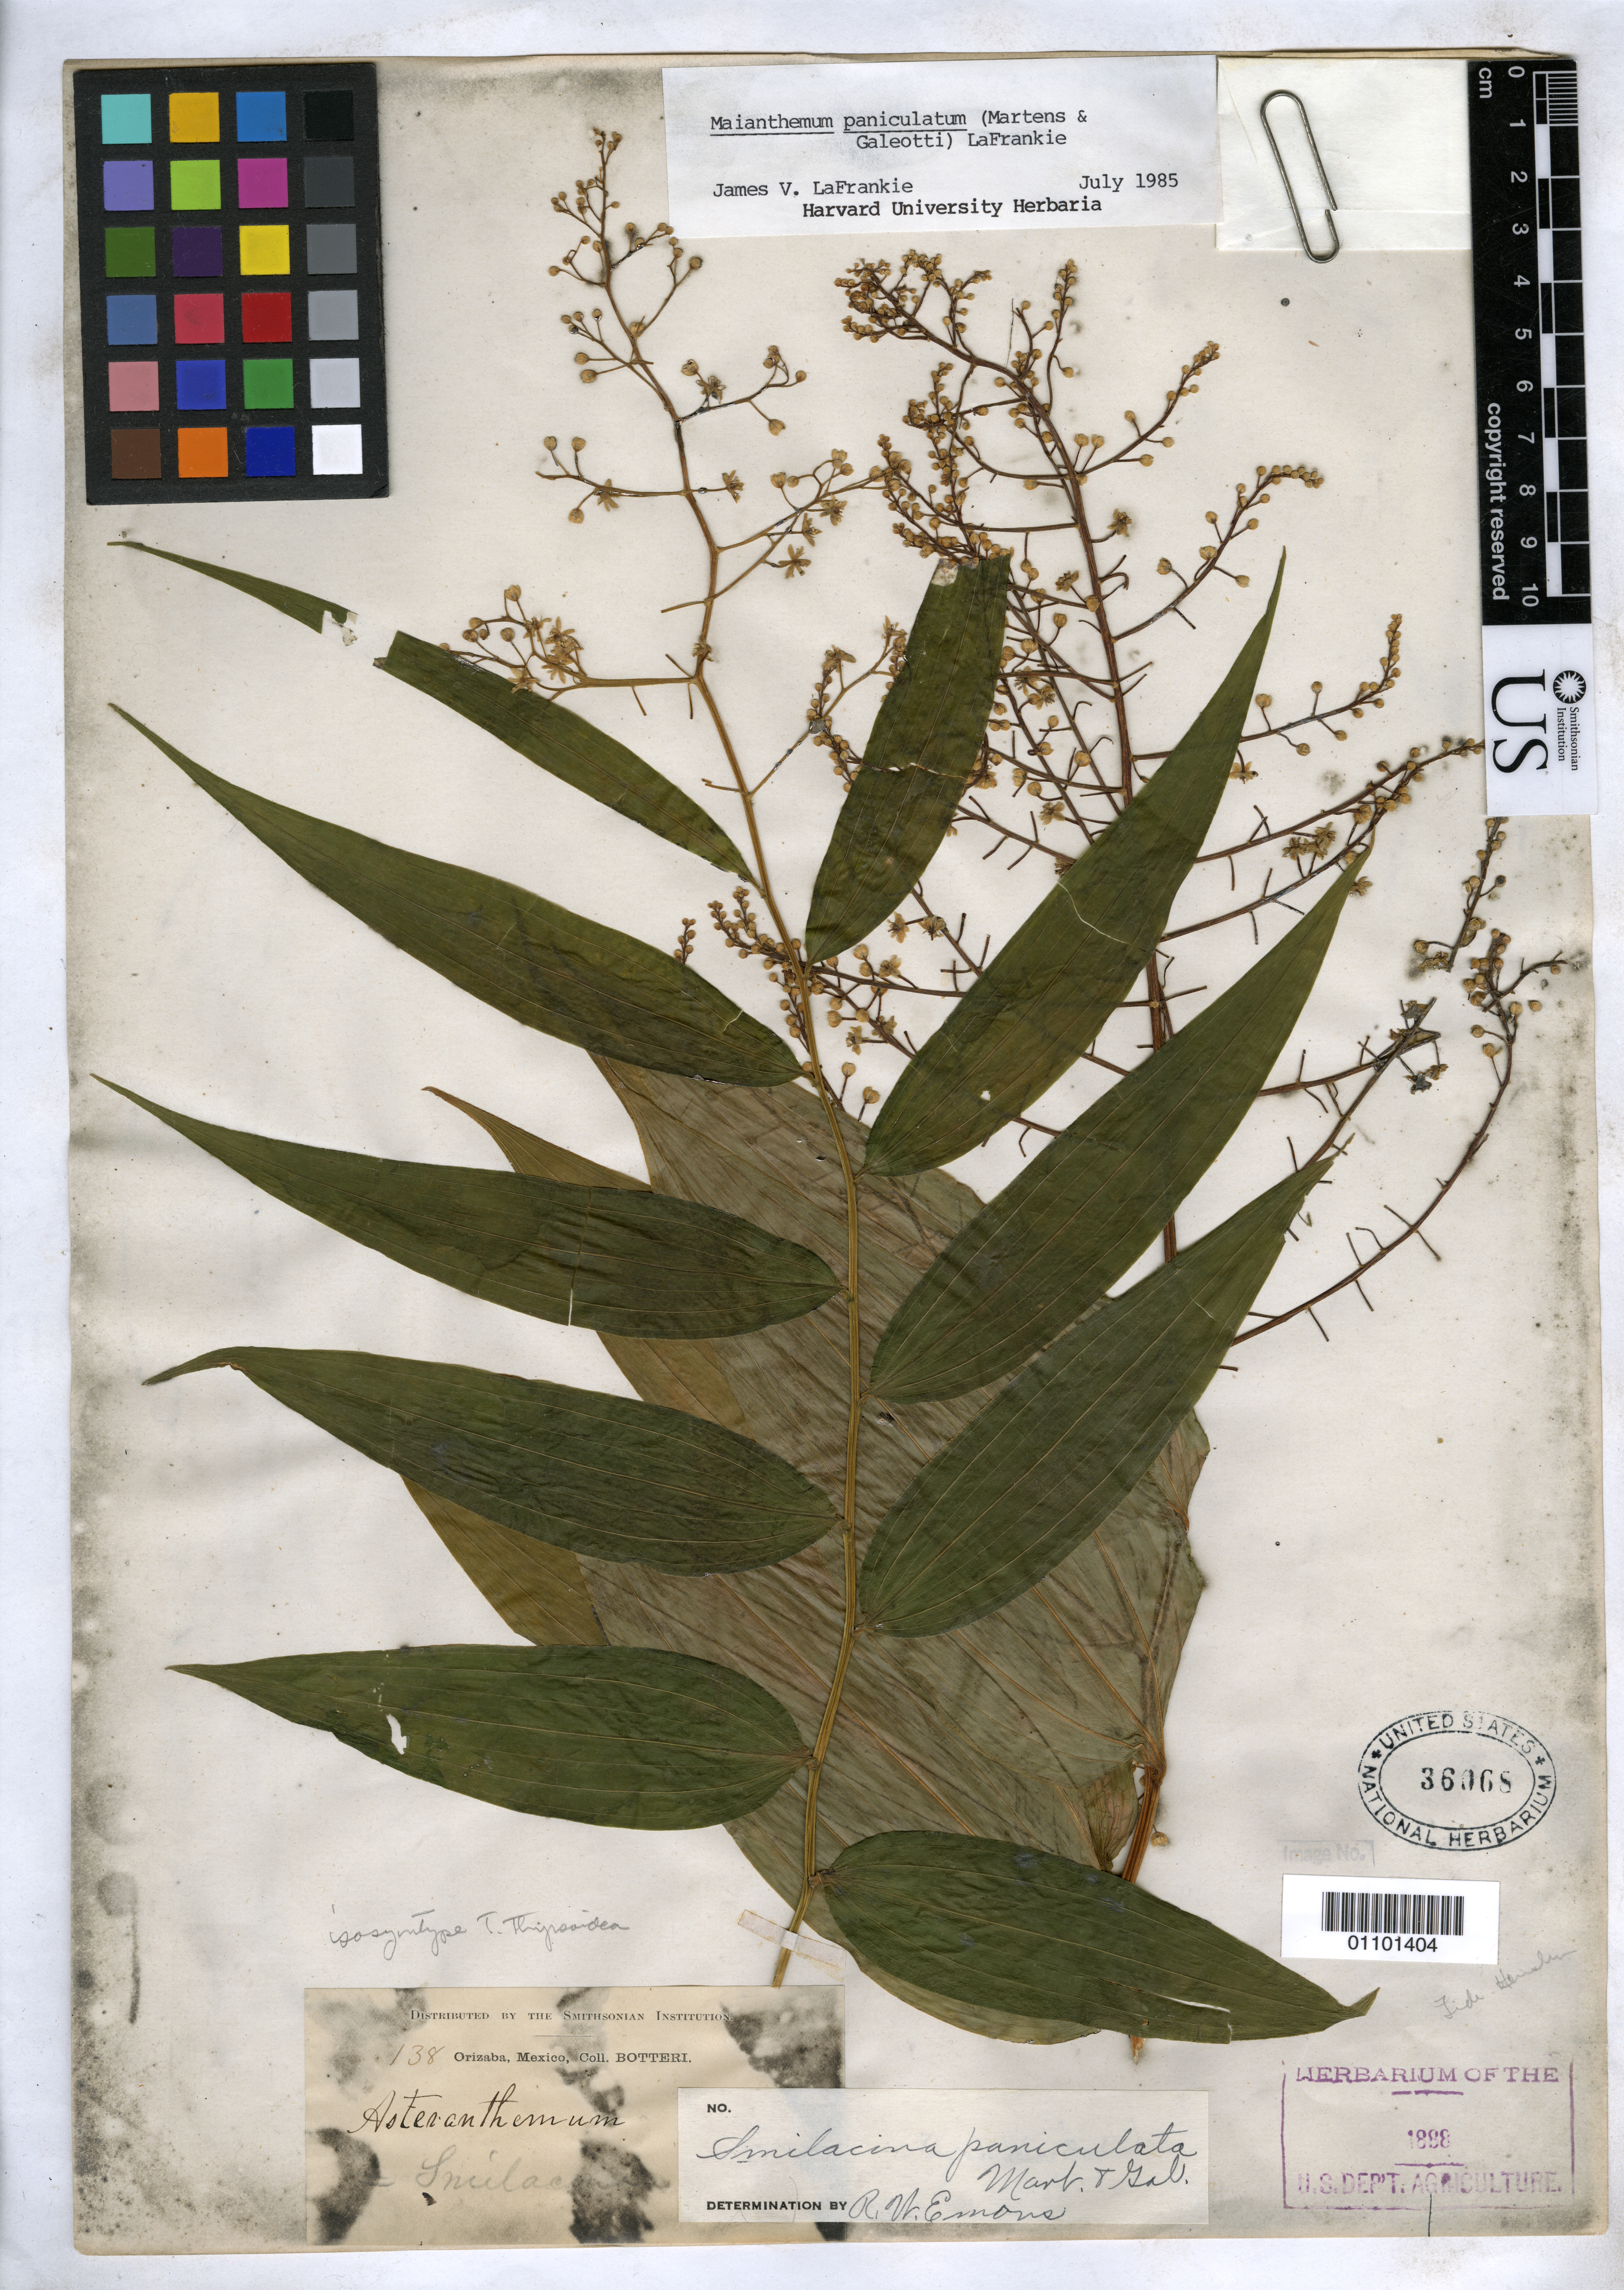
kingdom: Plantae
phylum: Tracheophyta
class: Liliopsida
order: Asparagales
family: Asparagaceae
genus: Tovaria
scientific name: Tovaria thyrsoidea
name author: Baker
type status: Syntype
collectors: -. Botteri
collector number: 138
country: Mexico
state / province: Veracruz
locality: Orizaba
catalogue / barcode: US 36068